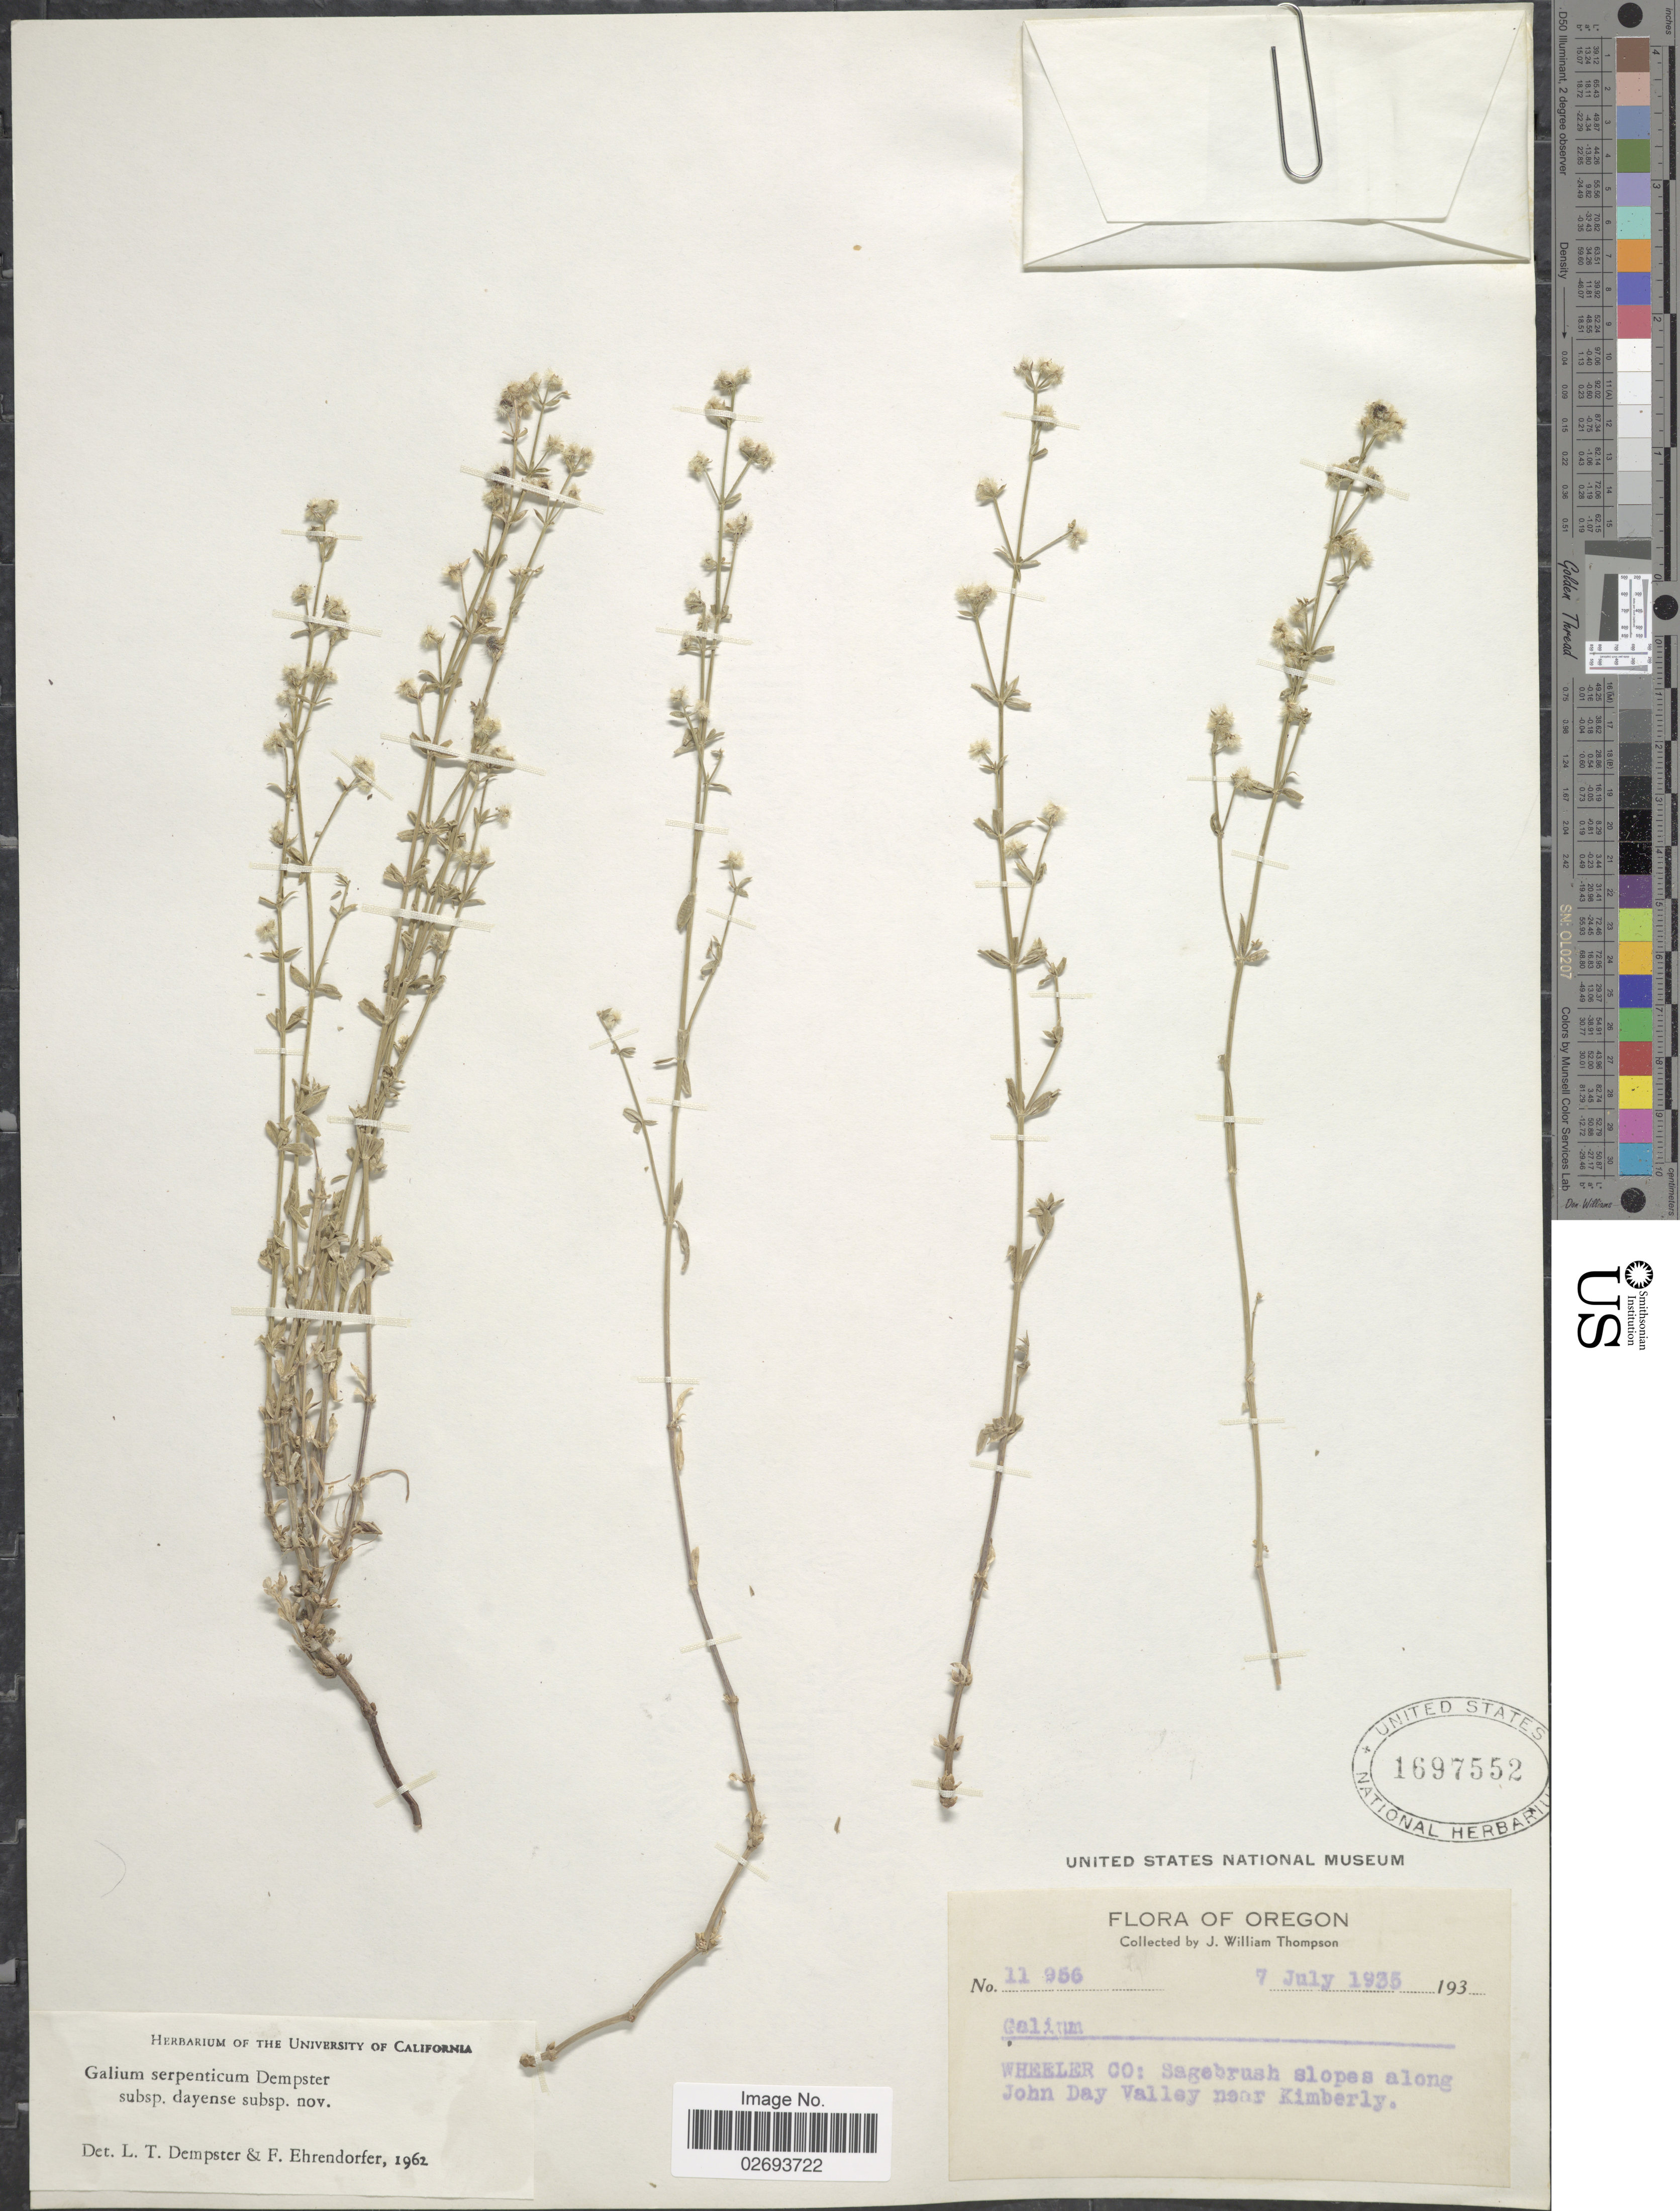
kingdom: Plantae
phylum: Tracheophyta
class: Magnoliopsida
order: Gentianales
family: Rubiaceae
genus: Galium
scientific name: Galium serpenticum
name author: Dempster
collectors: J. W. Thompson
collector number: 11956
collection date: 1935-07-07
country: United States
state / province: Oregon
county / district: Wheeler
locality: Wheeler Co: Sagebrush slopes along John Day Valley near Kimberly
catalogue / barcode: US 1697552